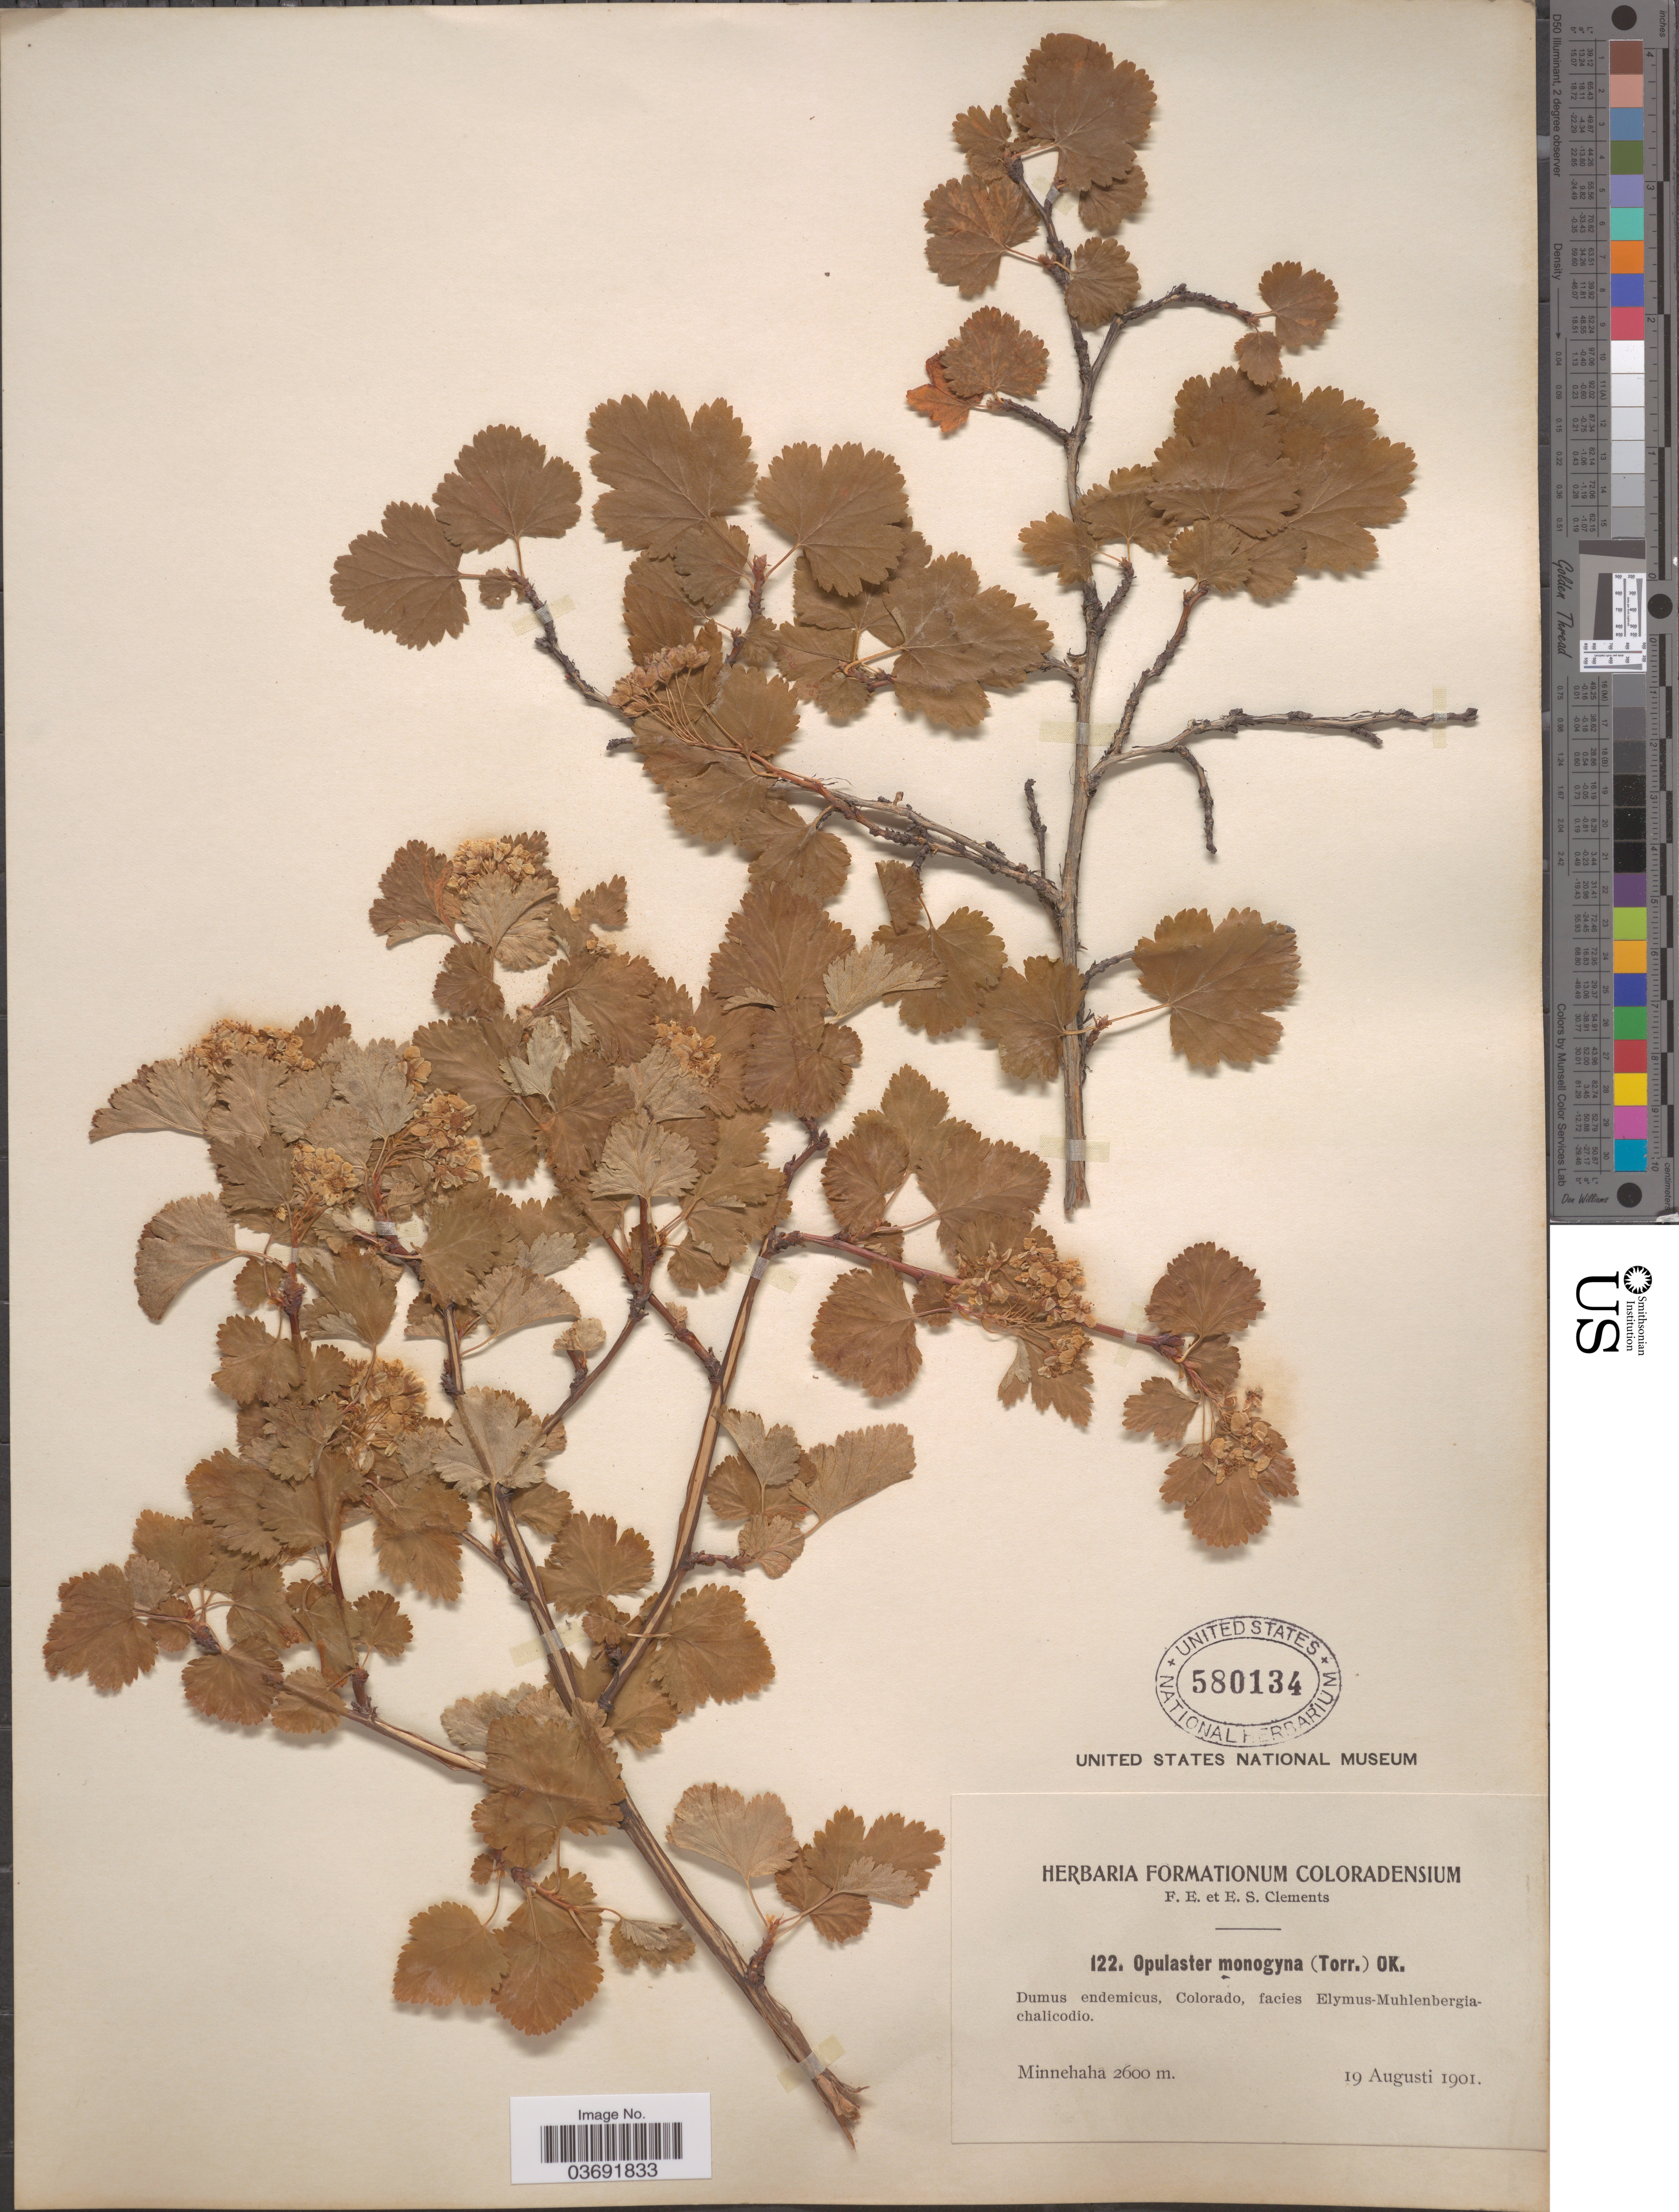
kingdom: Plantae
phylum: Tracheophyta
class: Magnoliopsida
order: Rosales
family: Rosaceae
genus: Physocarpus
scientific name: Physocarpus monogynus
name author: (Torr.) J.M. Coult.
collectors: F. E. Clements & E. S. Clements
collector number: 122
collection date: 1901-08-19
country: United States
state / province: Colorado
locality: Minnehaha.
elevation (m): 2600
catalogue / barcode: US 580134